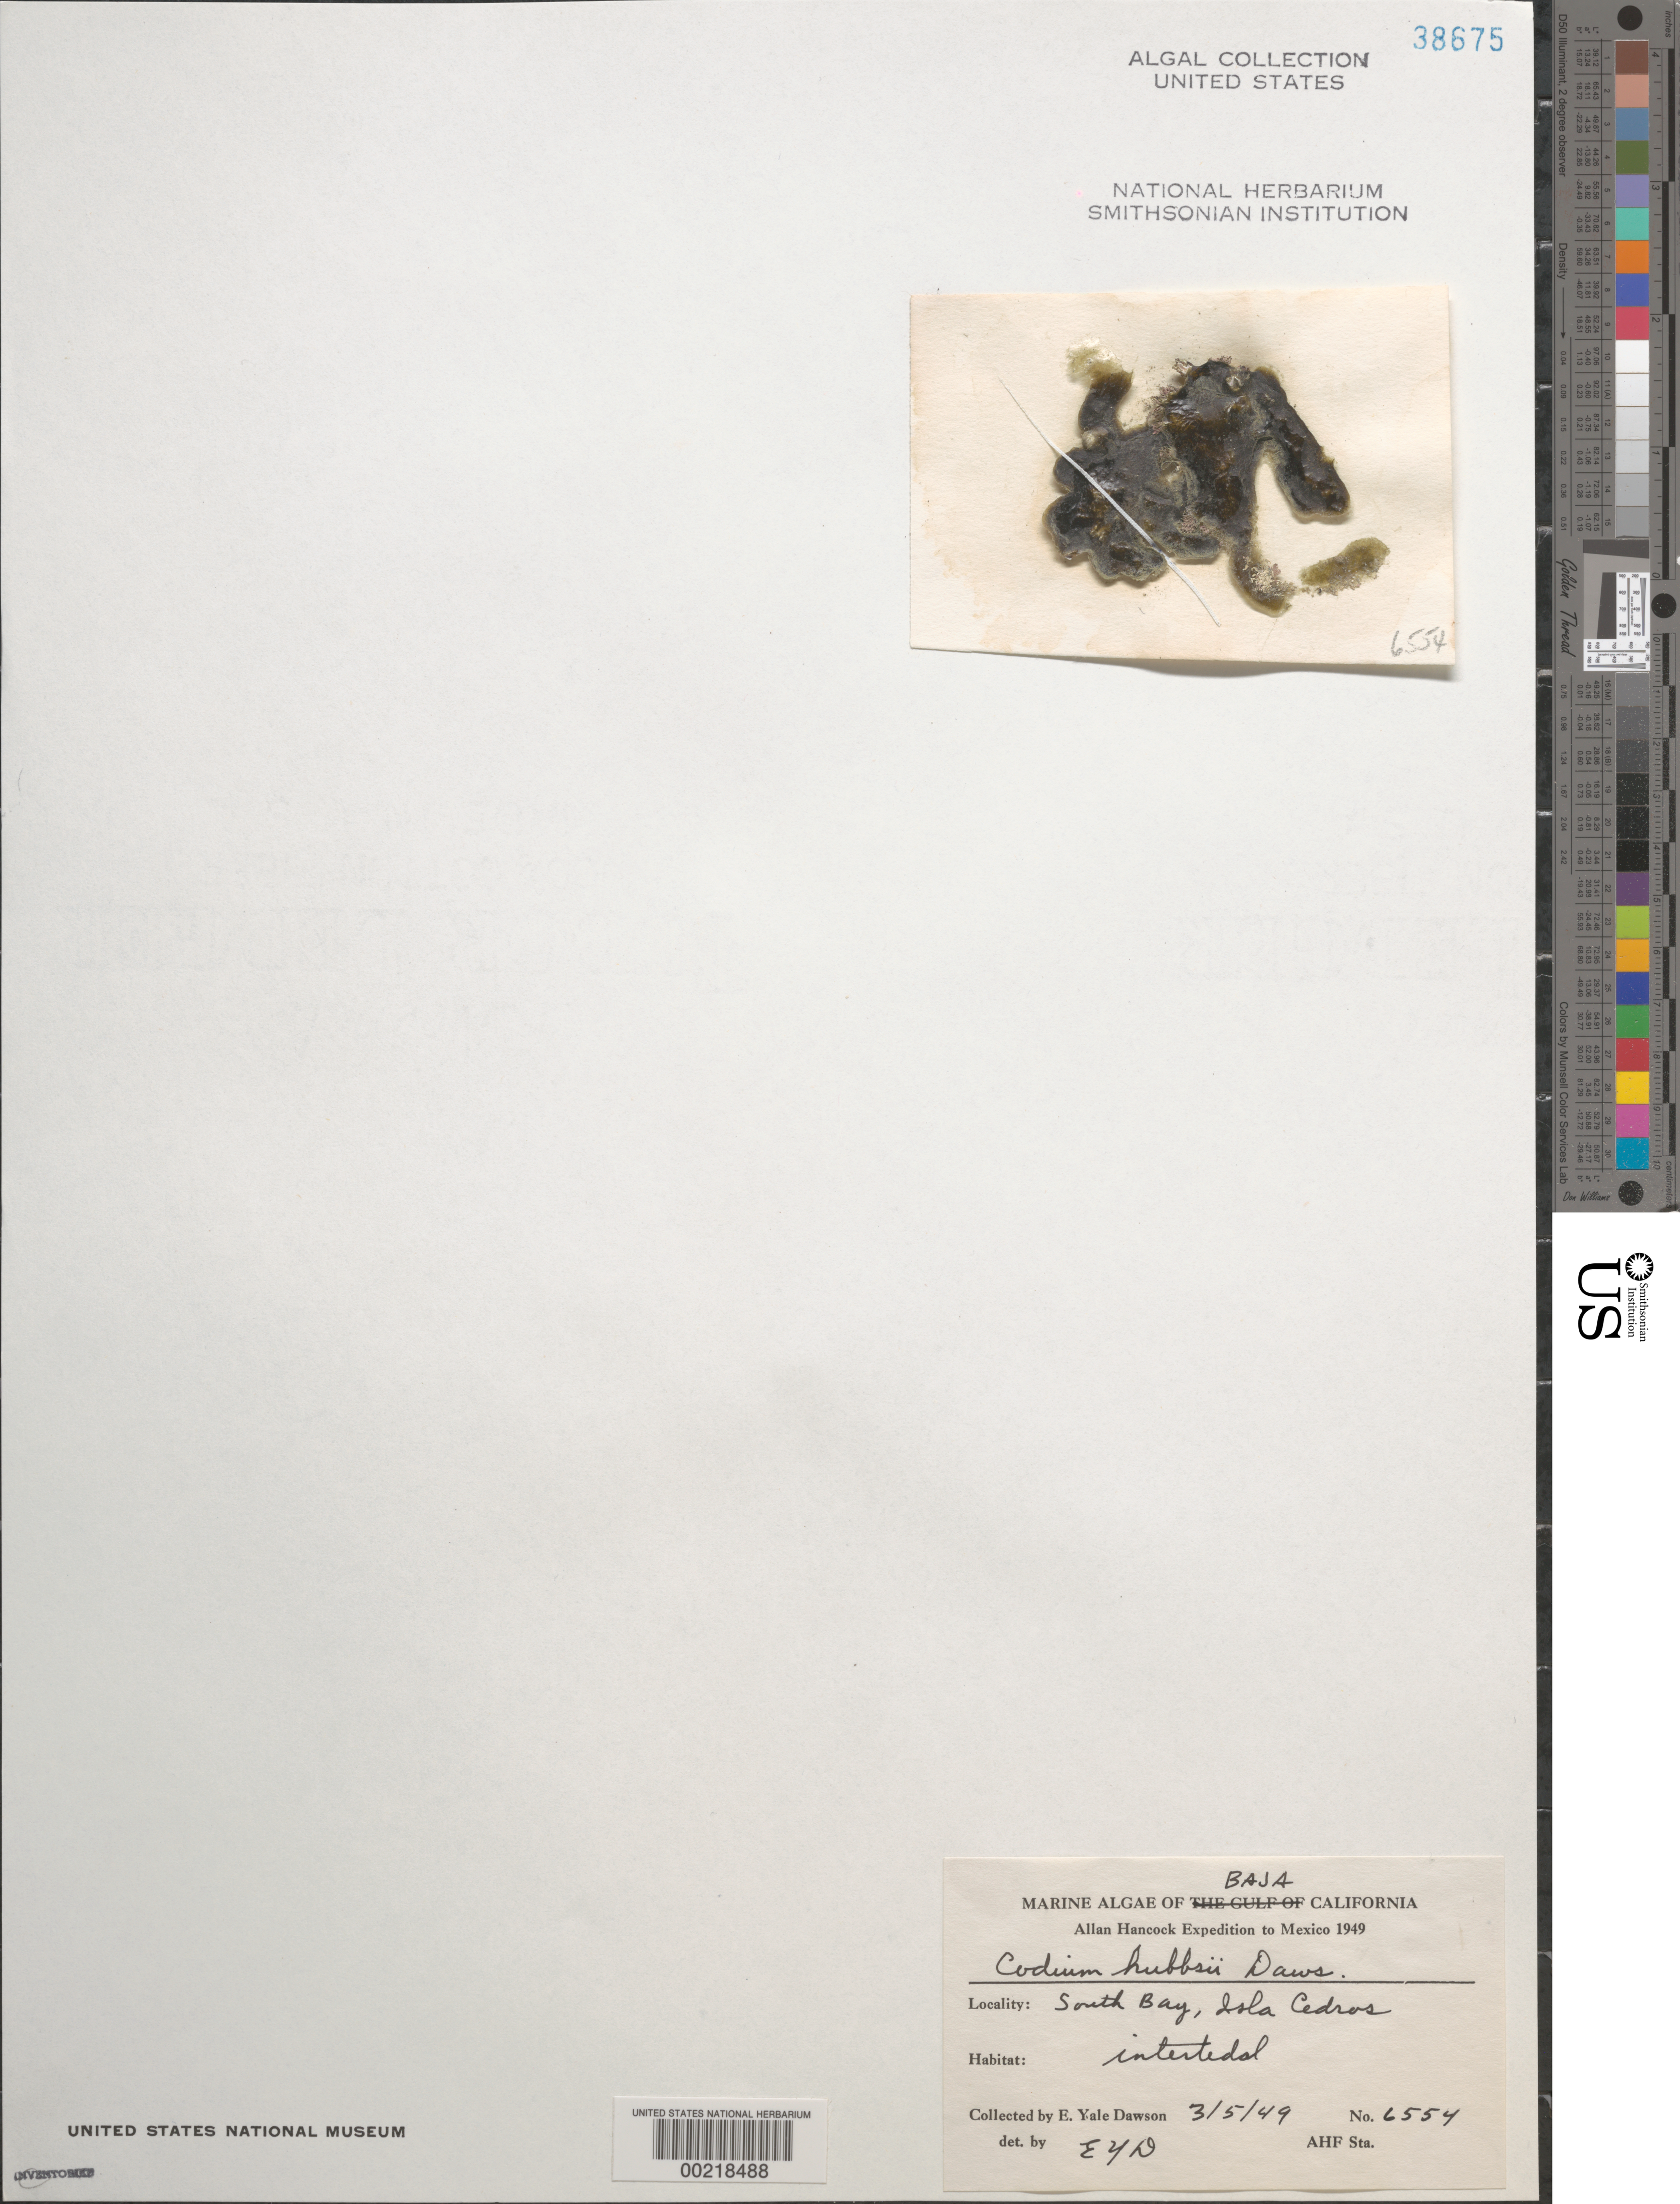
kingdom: Plantae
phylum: Chlorophyta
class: Ulvophyceae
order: Bryopsidales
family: Codiaceae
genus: Codium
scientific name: Codium hubbsii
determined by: Dawson, E. Y.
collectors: E. Y. Dawson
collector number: EYD 6554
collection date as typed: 05 Mar 1949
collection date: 1949-03-05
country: Mexico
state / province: Baja California Norte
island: Isla Cedros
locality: South Bay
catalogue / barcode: US 38675